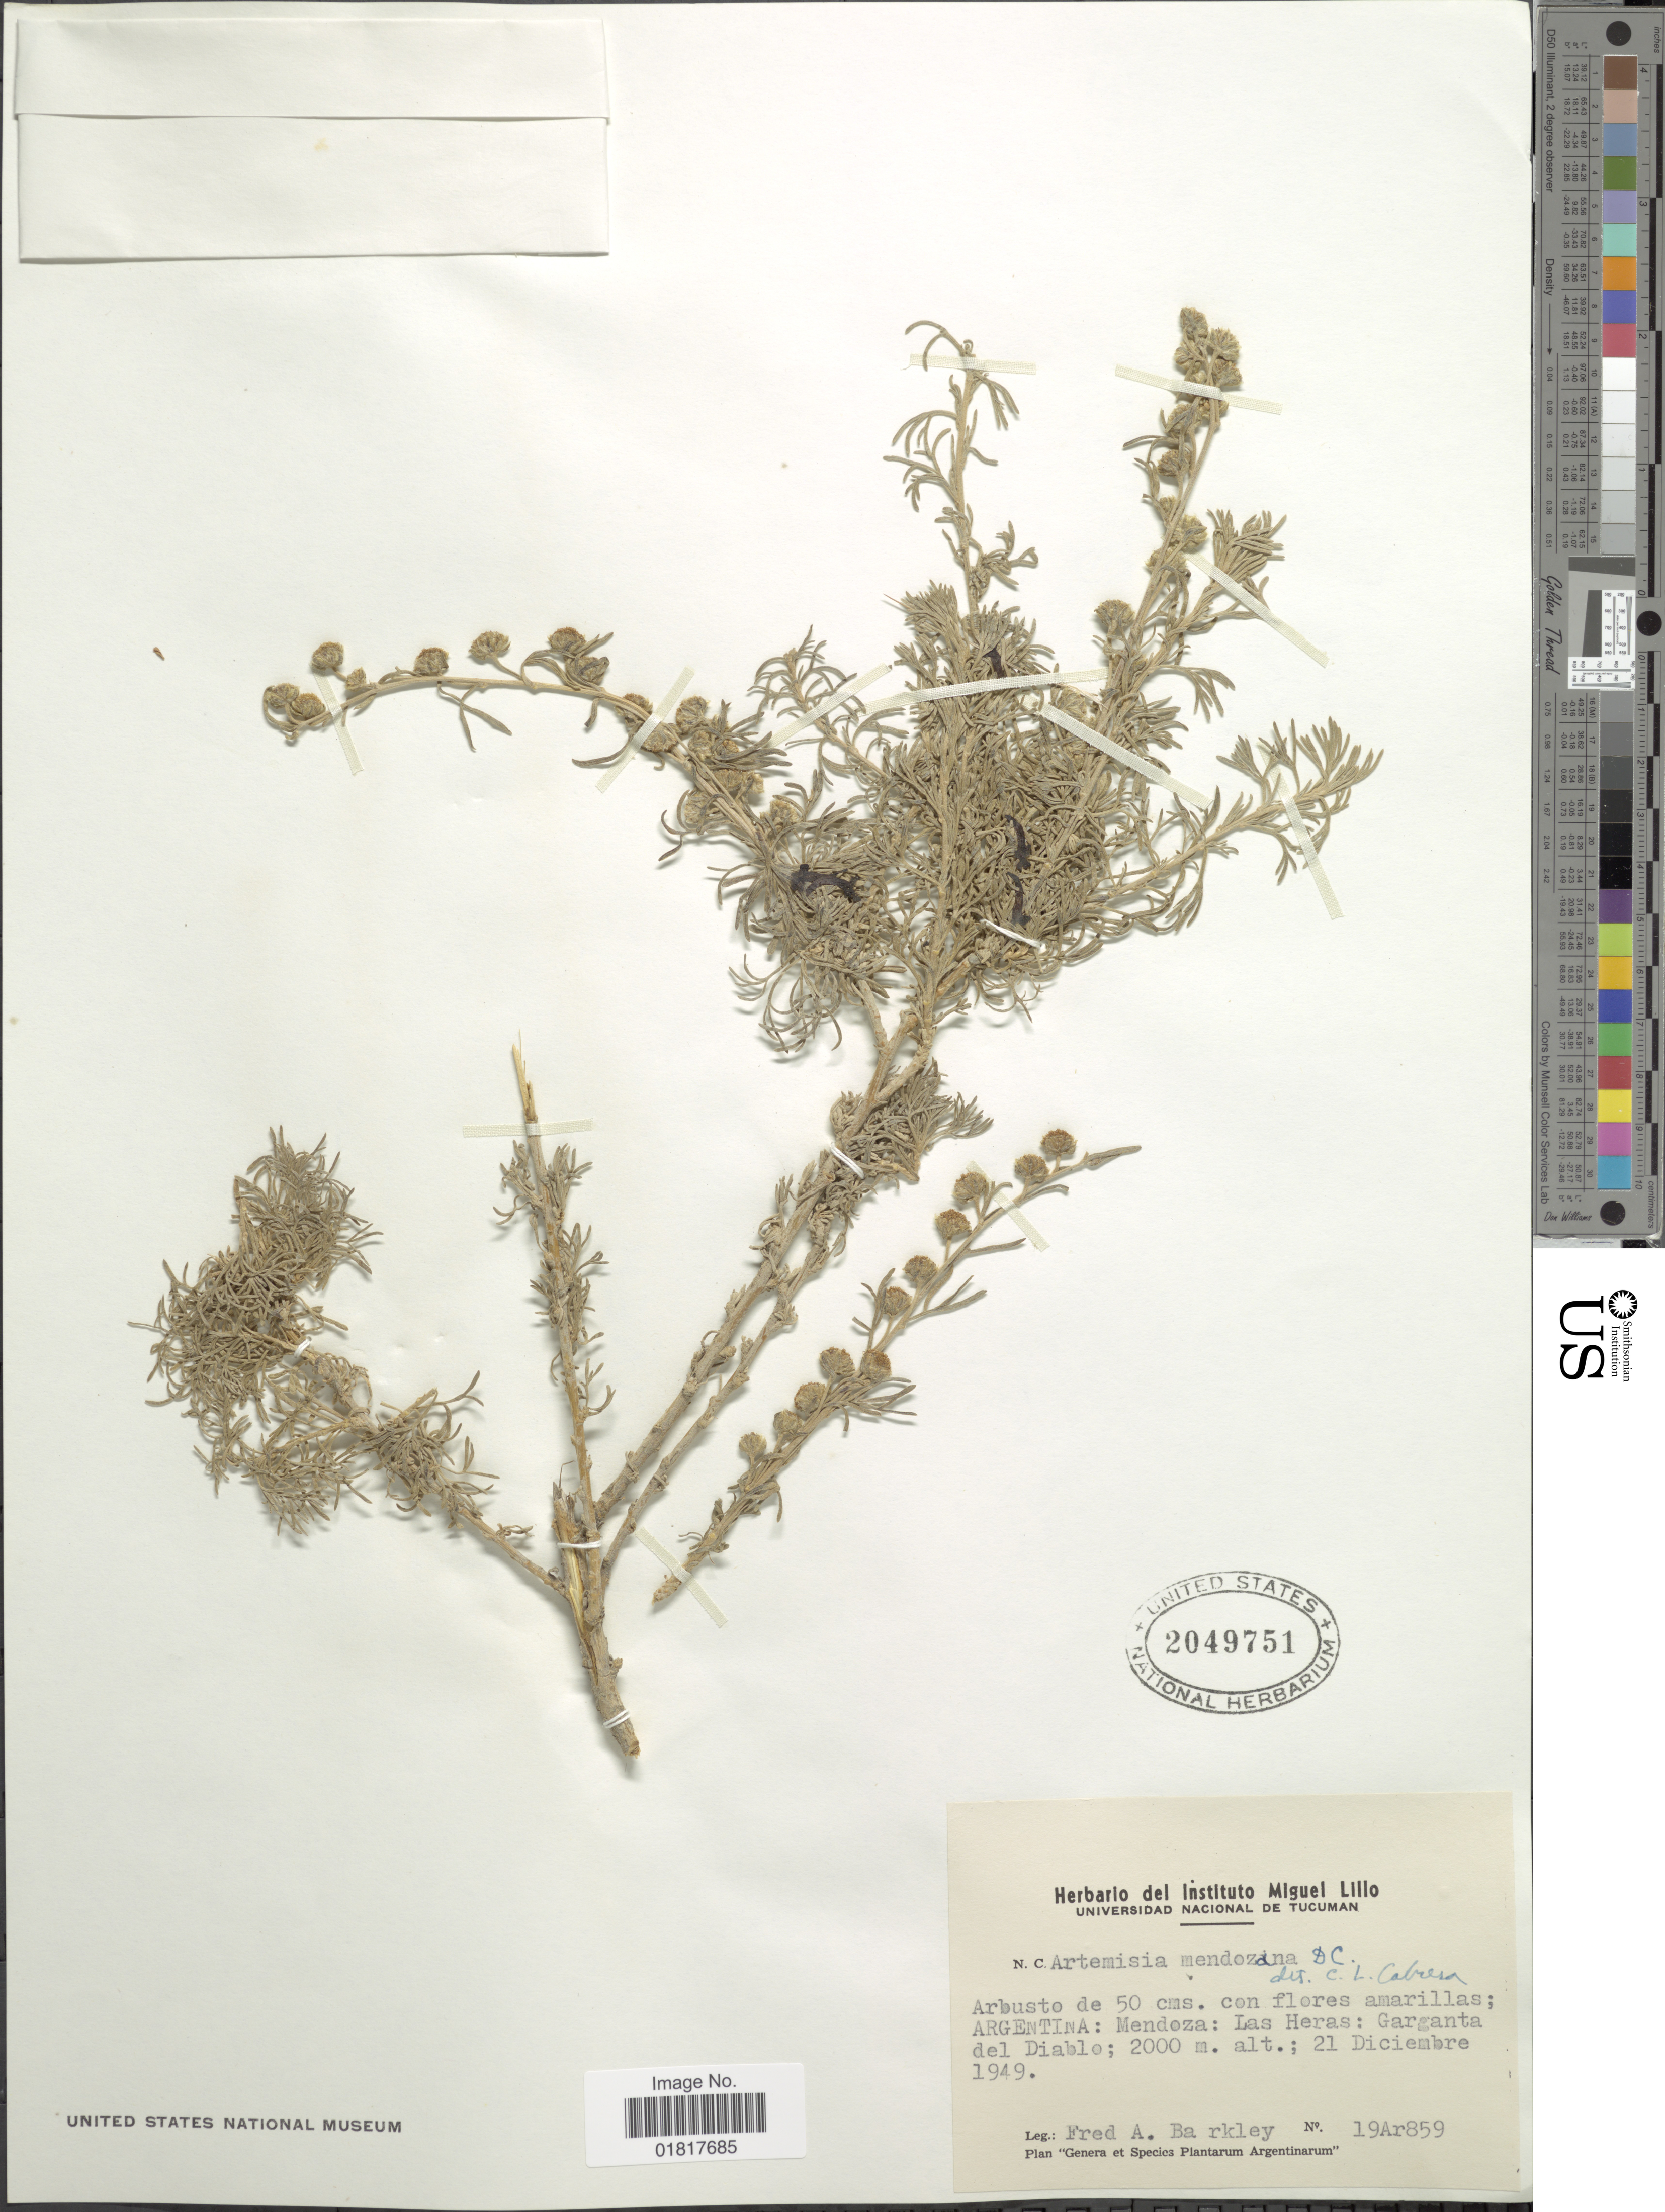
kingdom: Plantae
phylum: Tracheophyta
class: Magnoliopsida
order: Asterales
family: Asteraceae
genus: Artemisia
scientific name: Artemisia mendozana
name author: DC.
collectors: F. A. Barkley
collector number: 19Ar859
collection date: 1949-12-21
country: Argentina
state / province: Mendoza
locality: Las Heras: Garganta del Diablo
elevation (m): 2000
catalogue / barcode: US 2049751